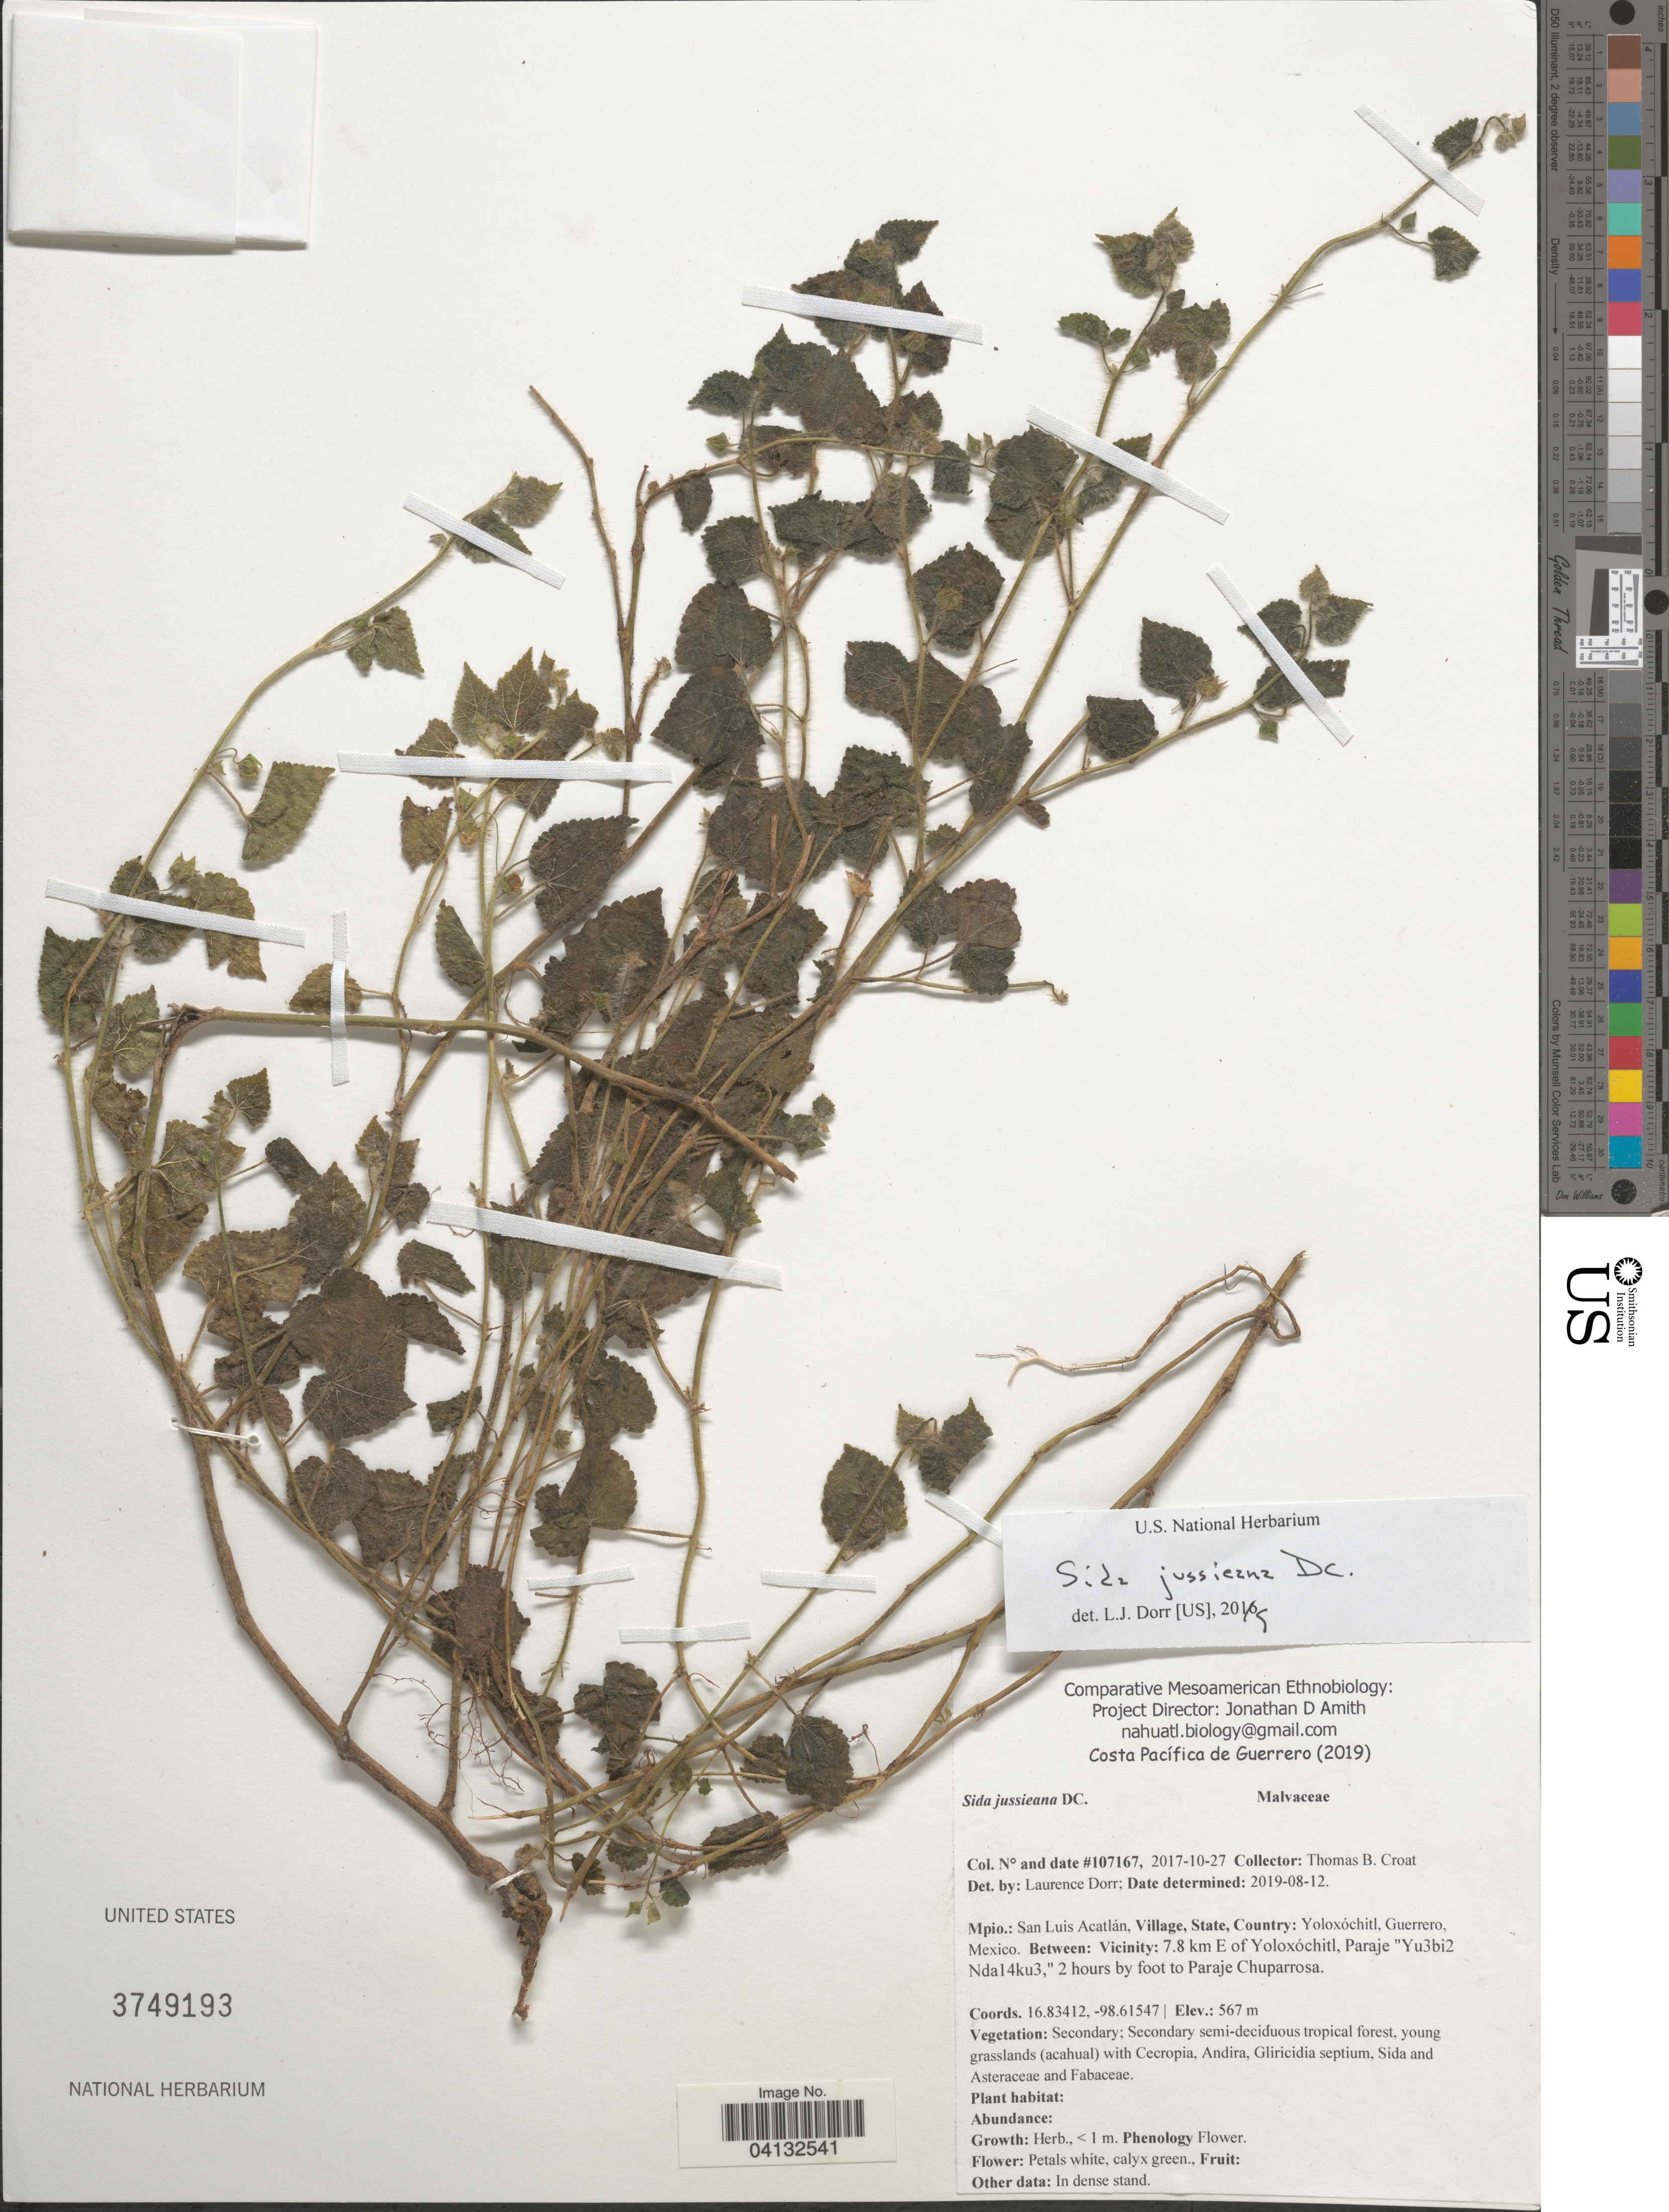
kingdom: Plantae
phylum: Tracheophyta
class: Magnoliopsida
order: Malvales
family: Malvaceae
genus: Sida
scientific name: Sida jussiaeana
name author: DC.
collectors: T. B. Croat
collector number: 107167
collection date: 2017-10-27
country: Mexico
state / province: Guerrero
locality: Mpio.: San Luis Acatlán, Village: Yoloxóchitl. Between: Vicinity: 7.8 km E of Yoloxóchitl, Paraje "Yu3bi2 Ndal4ku3," 2 hours by foot to Paraje Chuparrosa.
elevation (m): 567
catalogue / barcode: US 3749193